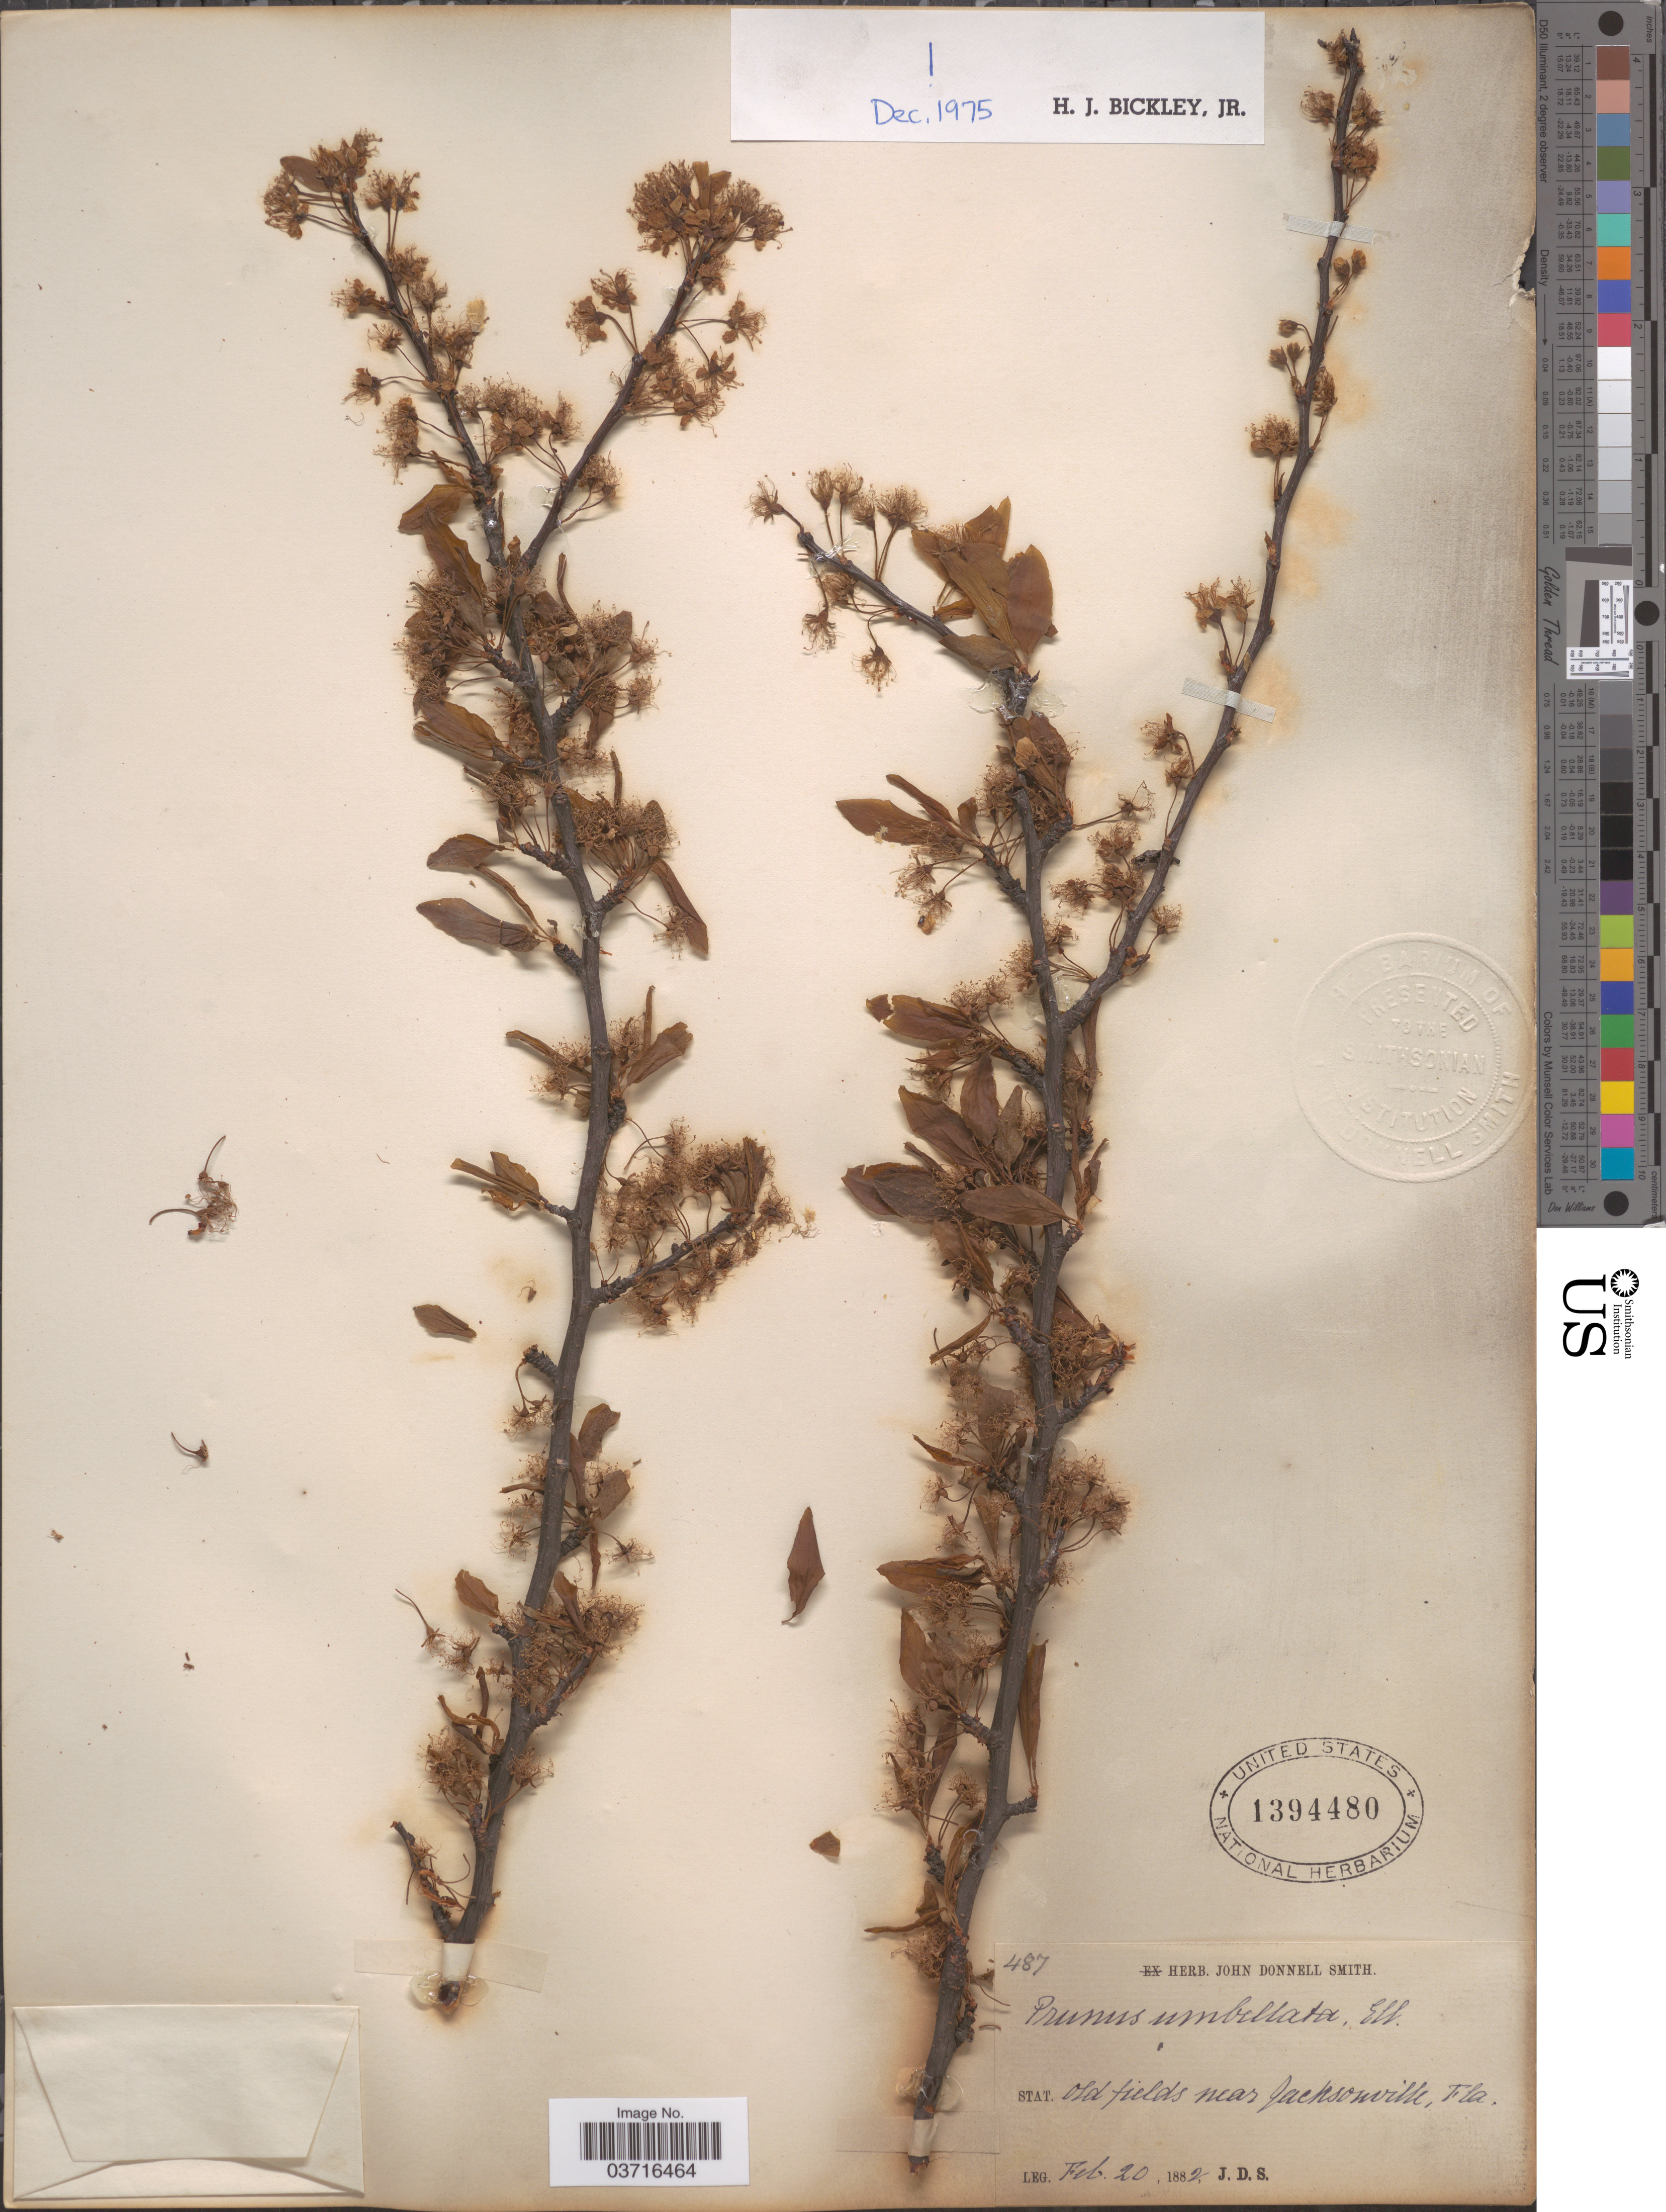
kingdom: Plantae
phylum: Tracheophyta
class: Magnoliopsida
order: Rosales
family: Rosaceae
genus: Prunus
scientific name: Prunus umbellata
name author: Elliott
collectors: J. Donnell Smith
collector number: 487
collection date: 1882-02-20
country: United States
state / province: Florida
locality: Stat. old fields near Jacksonville.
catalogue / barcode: US 1394480